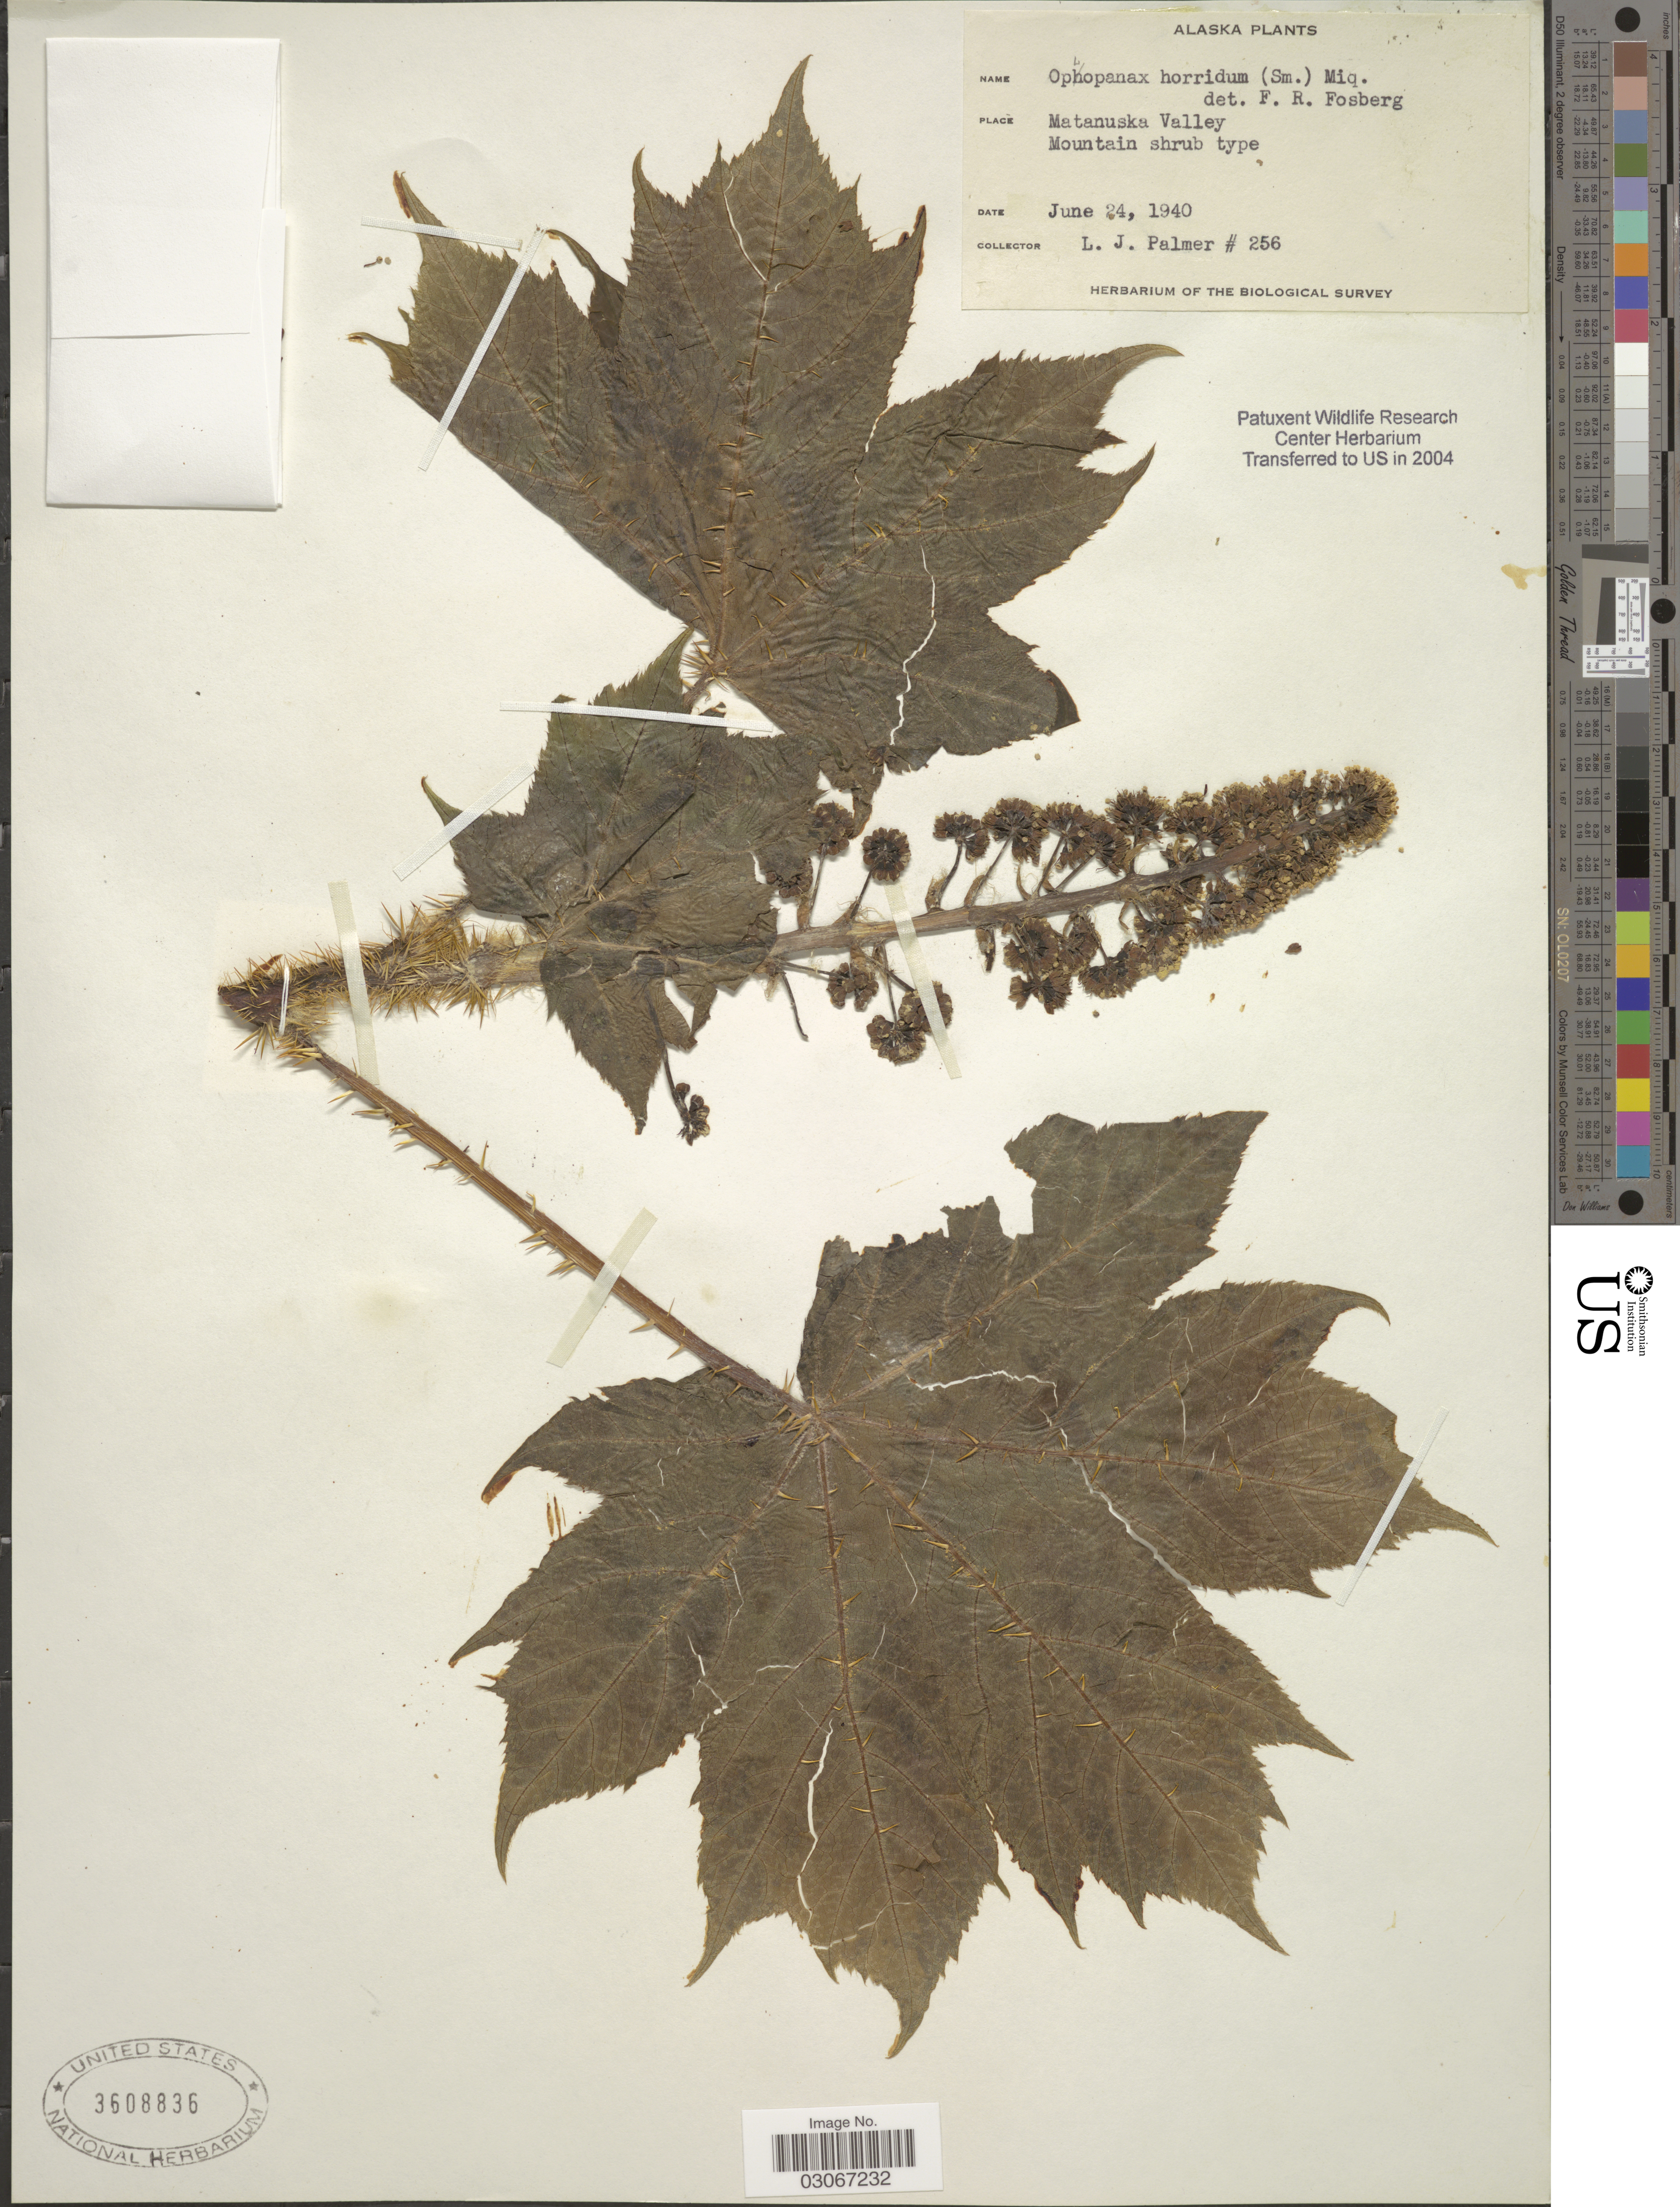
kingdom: Plantae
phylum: Tracheophyta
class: Magnoliopsida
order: Apiales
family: Apiaceae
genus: Opopanax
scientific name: Opopanax horridus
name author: Miq. ex Dippel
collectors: L. J. Palmer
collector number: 256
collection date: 1940-06-24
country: United States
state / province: Alaska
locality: Matanuska Valley.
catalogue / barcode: US 3608836